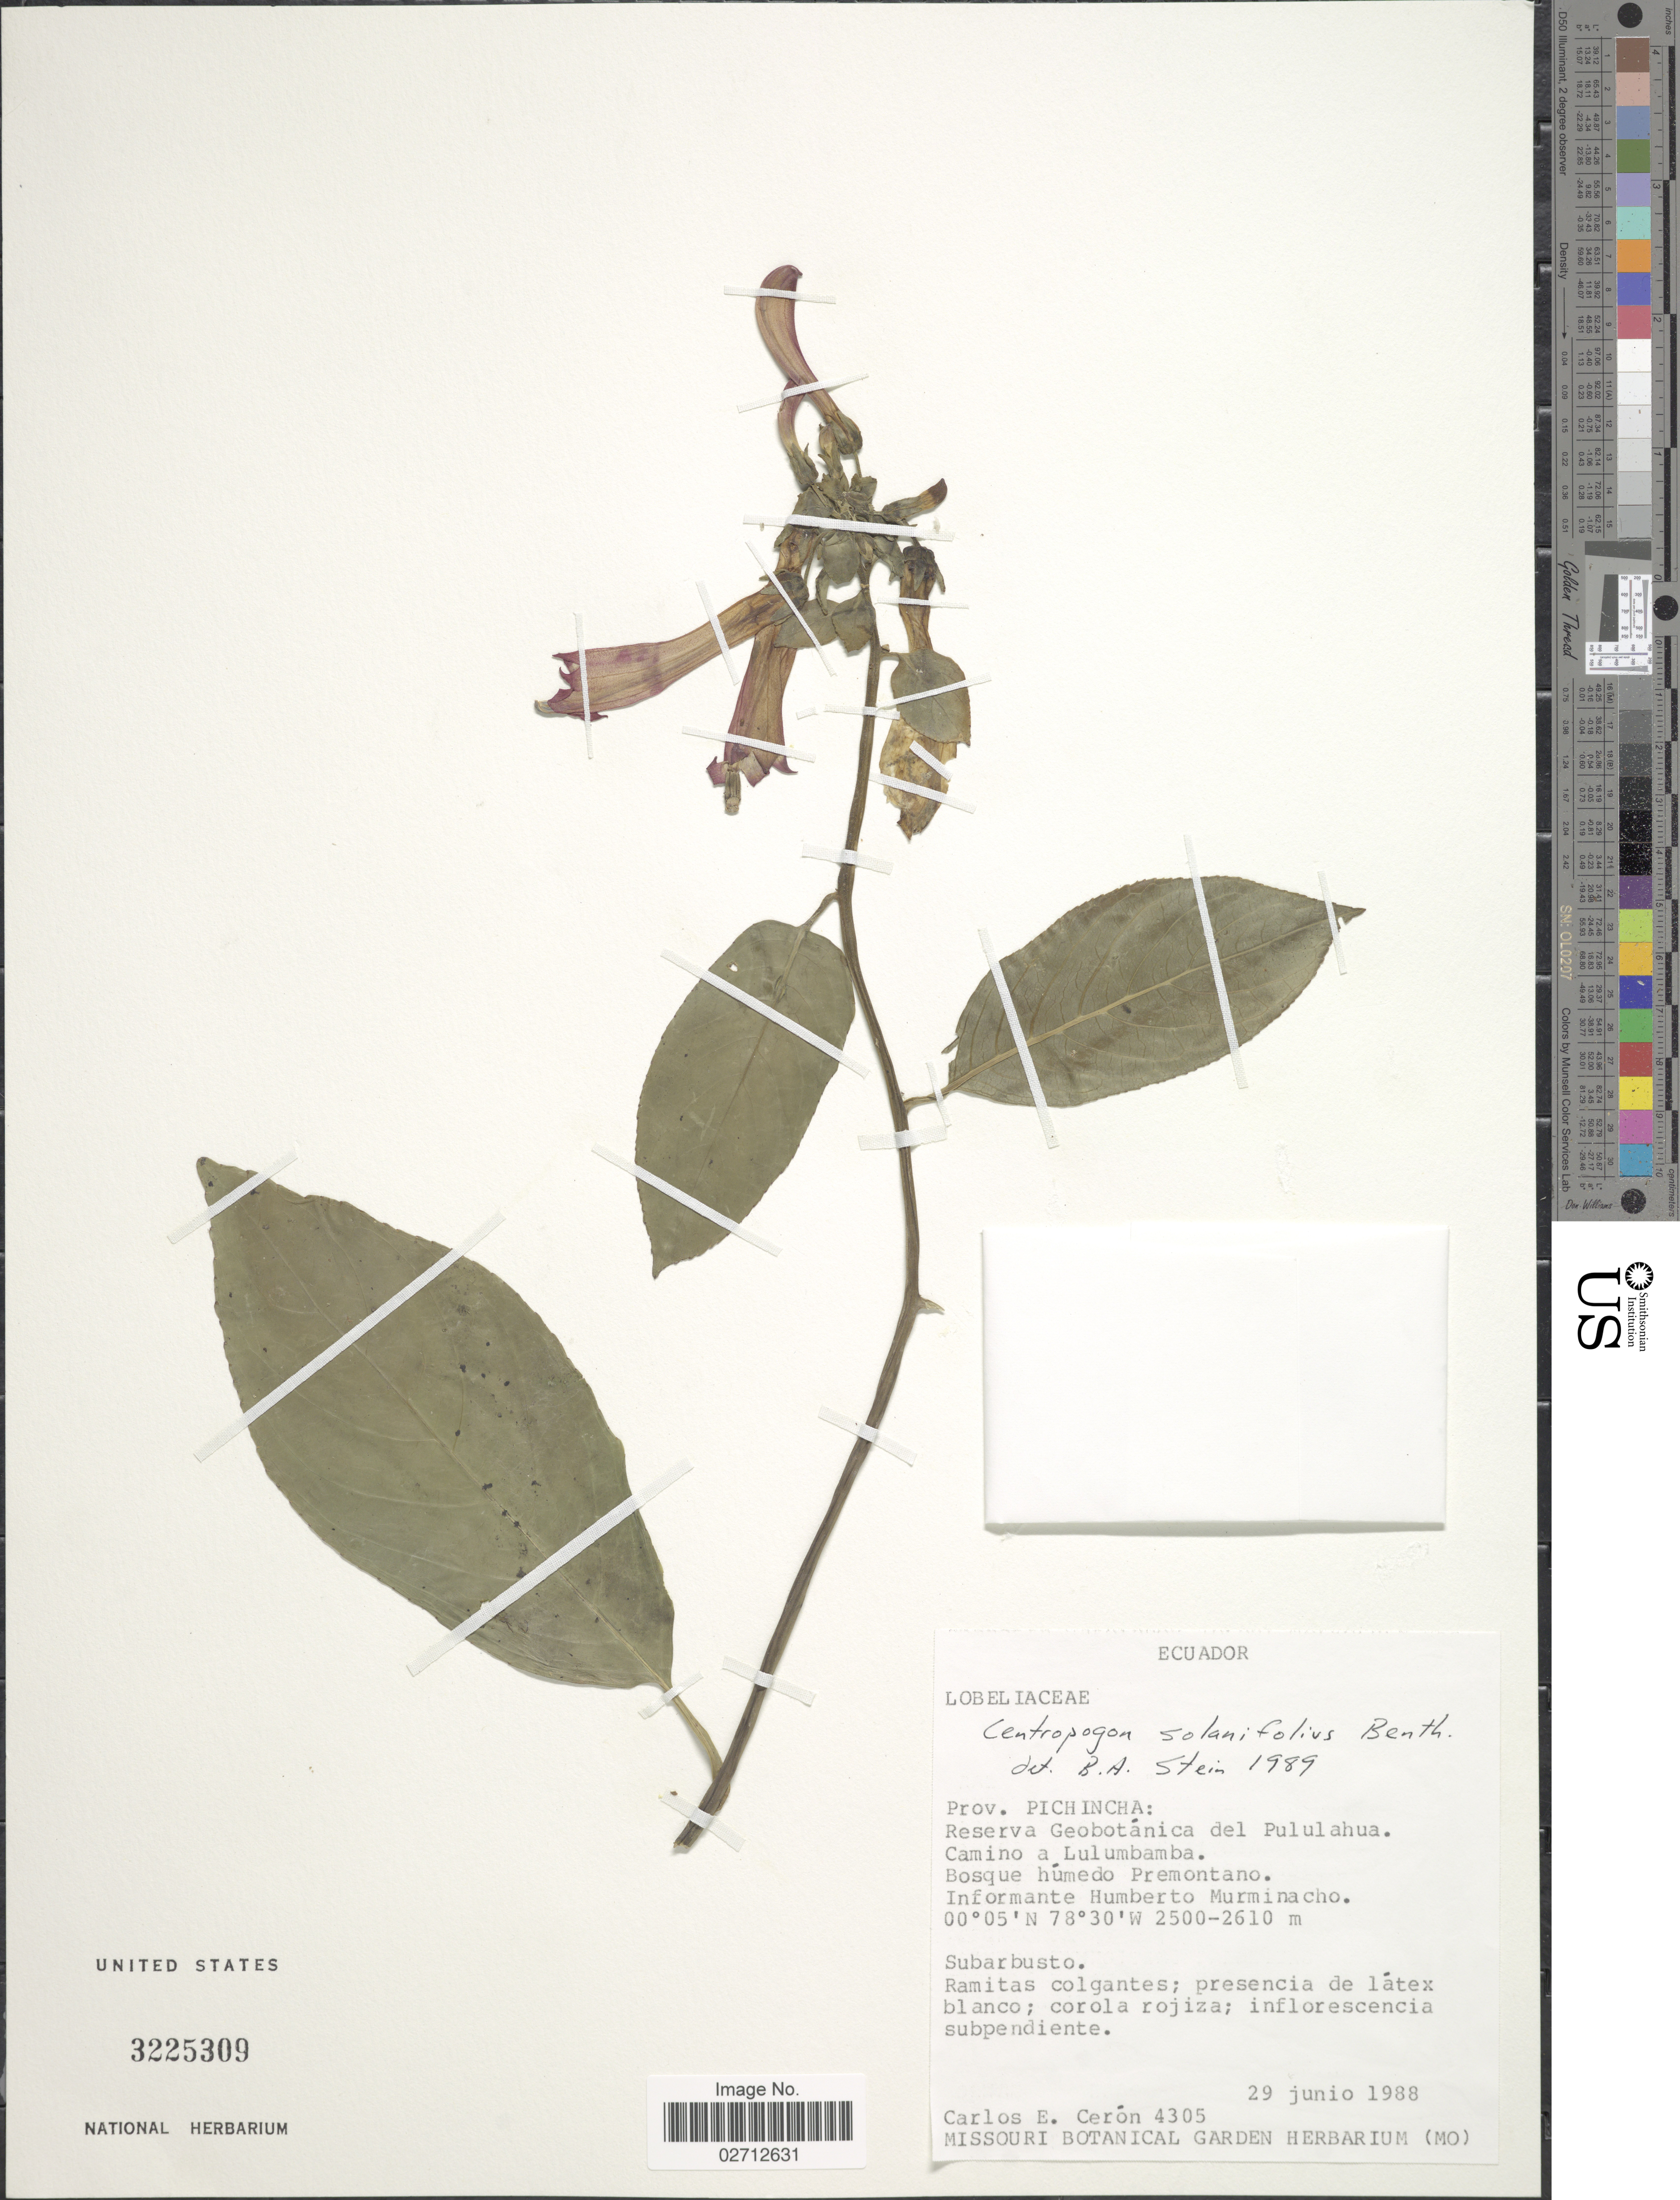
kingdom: Plantae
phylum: Tracheophyta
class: Magnoliopsida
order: Asterales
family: Campanulaceae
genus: Centropogon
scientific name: Centropogon solanifolius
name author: Benth.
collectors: C. E. Cerón M.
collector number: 4305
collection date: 1988-06-29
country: Ecuador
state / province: Pichincha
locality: Reserva Geobotánica del Pululahua. Camino a Lulumbamba. Bosque húemdo Premontano. Informante Humberto Murminacho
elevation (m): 2500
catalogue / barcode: US 3225309